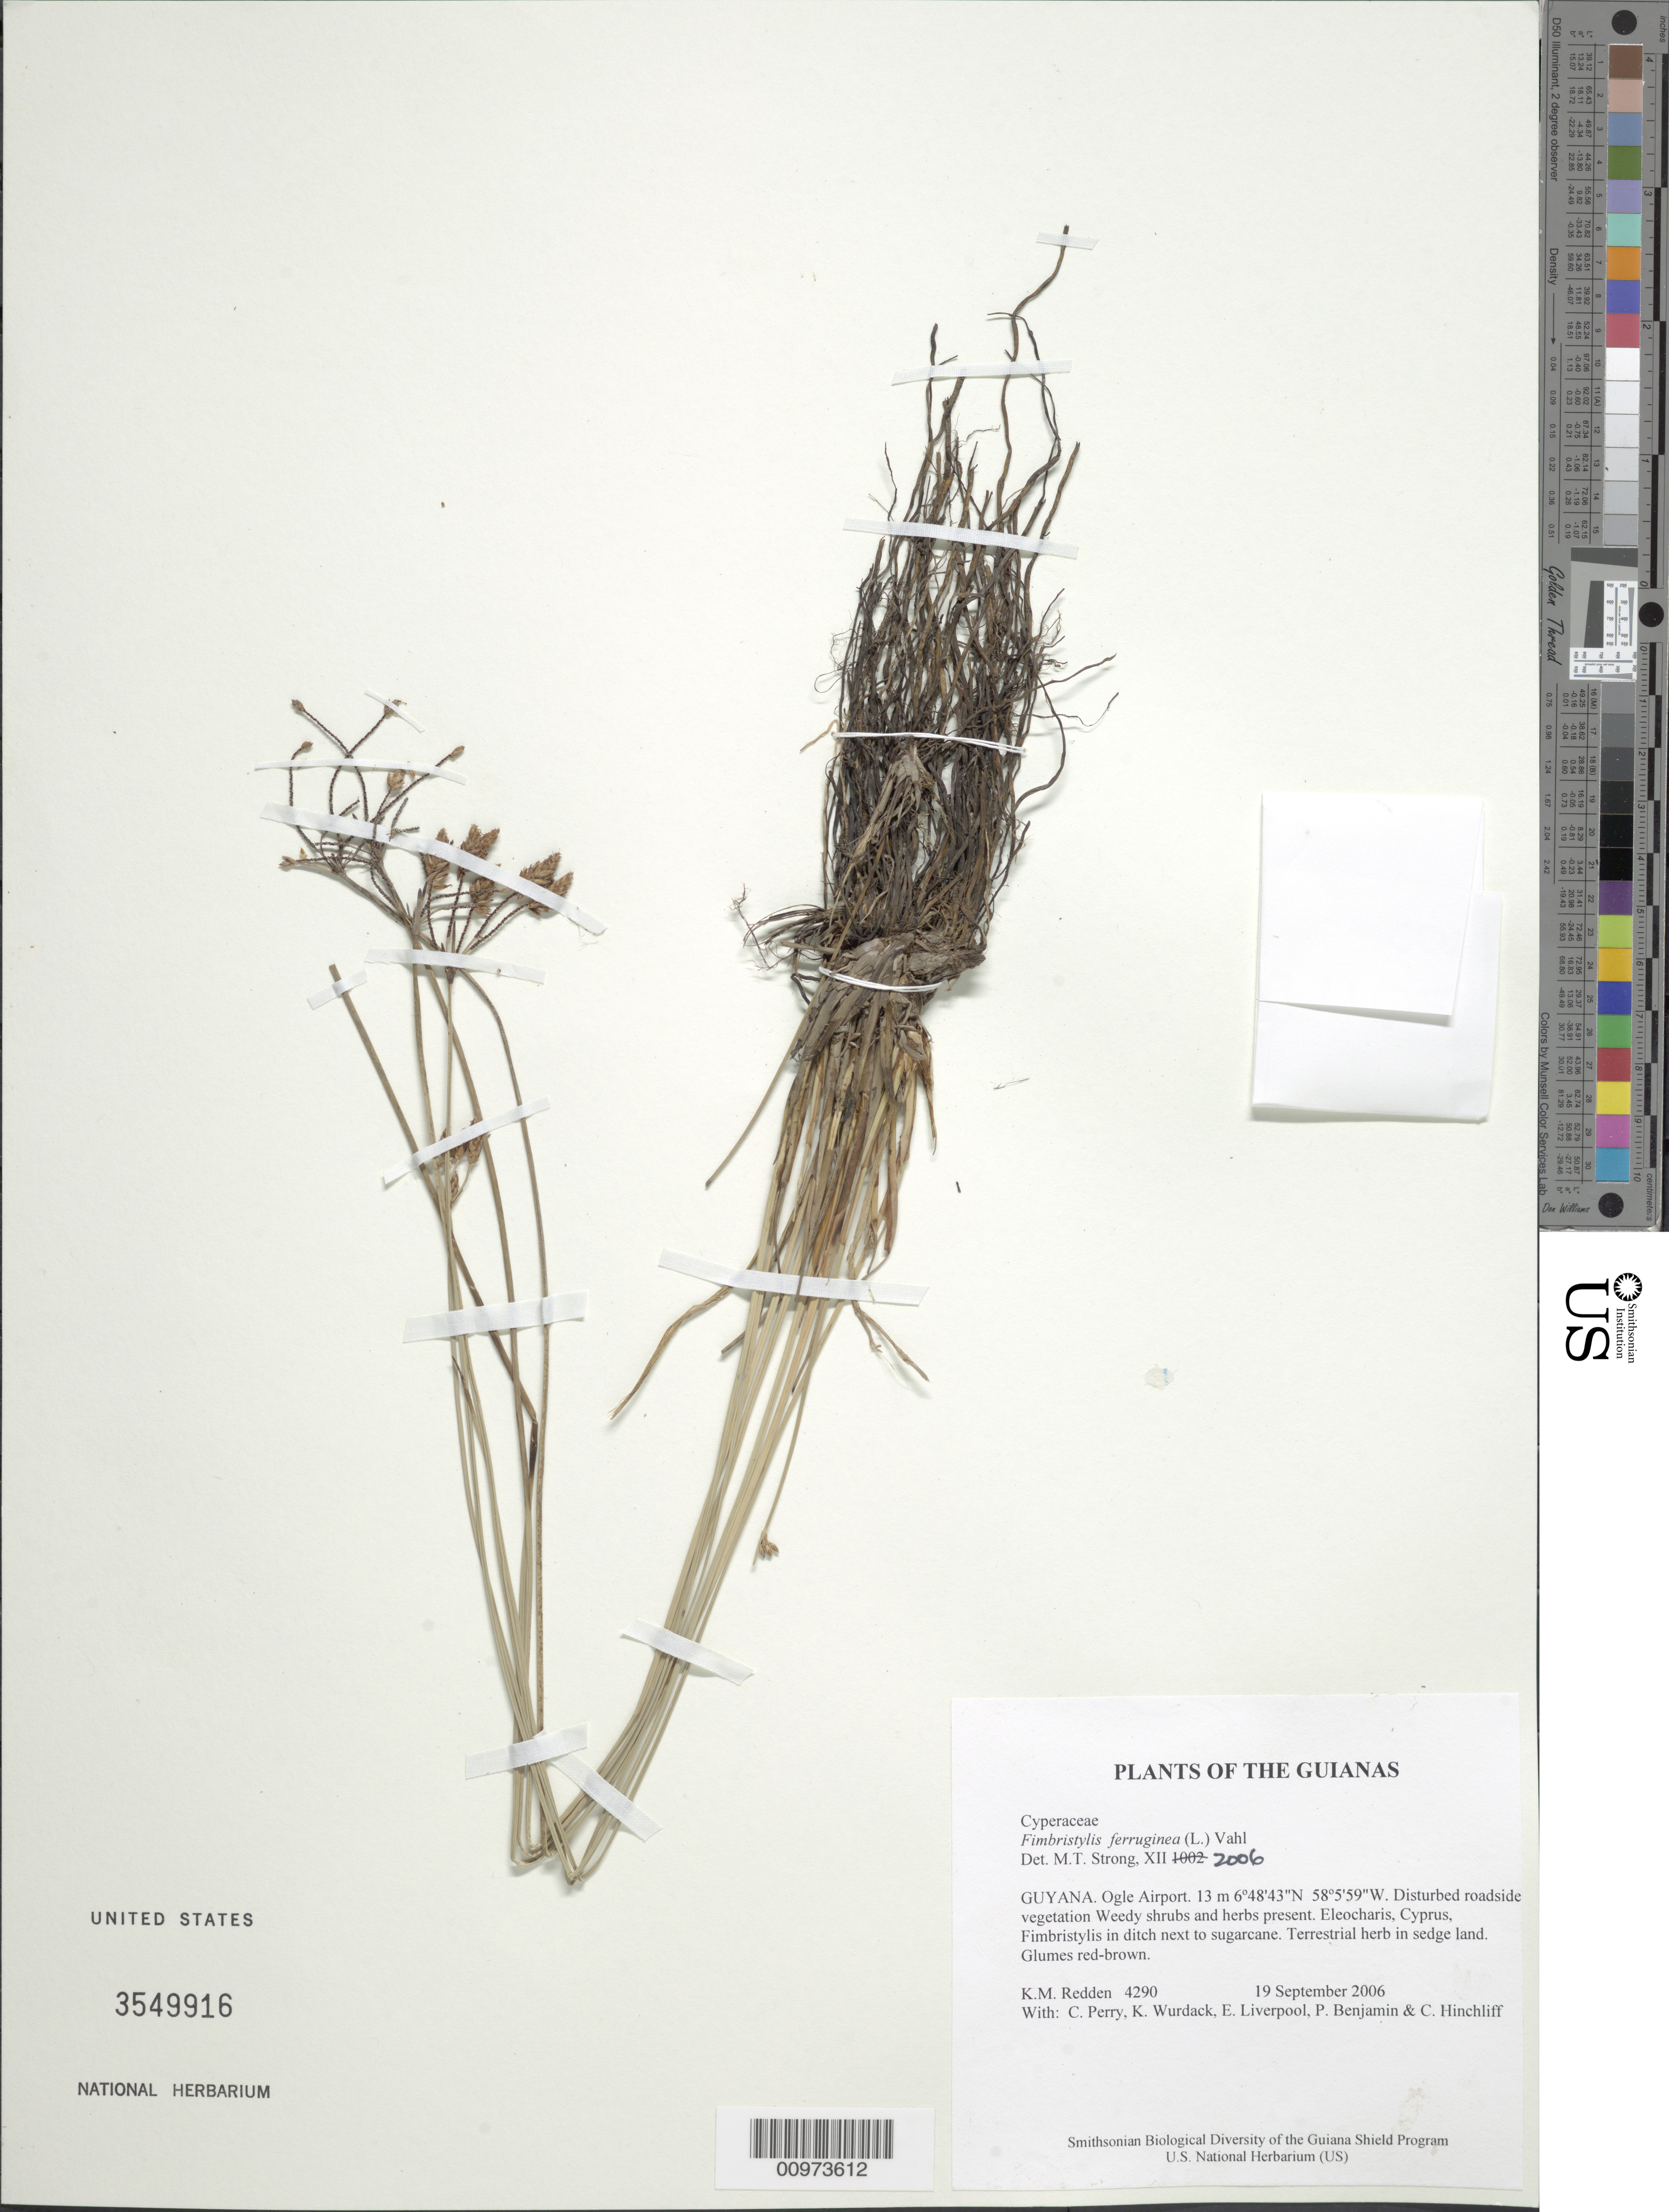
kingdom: Plantae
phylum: Tracheophyta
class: Liliopsida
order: Poales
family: Cyperaceae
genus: Fimbristylis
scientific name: Fimbristylis ferruginea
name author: (L.) Vahl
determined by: Strong, M. T., (US), Smithsonian Institution - National Museum of Natural History (UNITED STATES)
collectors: K. M. Redden, C. Perry, K. Wurdack, E. Liverpool, P. Benjamin & C. E. Hinchliff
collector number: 4290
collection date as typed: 19 September 2006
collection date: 2006-09-19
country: Guyana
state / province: Demerara-Mahaica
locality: Ogle Airport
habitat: Disturbed roadside vegetation. Weedy shrubs and herbs present. Eleocharis, Cyprus, Fimbristylis in ditch next to sugarcane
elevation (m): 13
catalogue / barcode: US 3549916